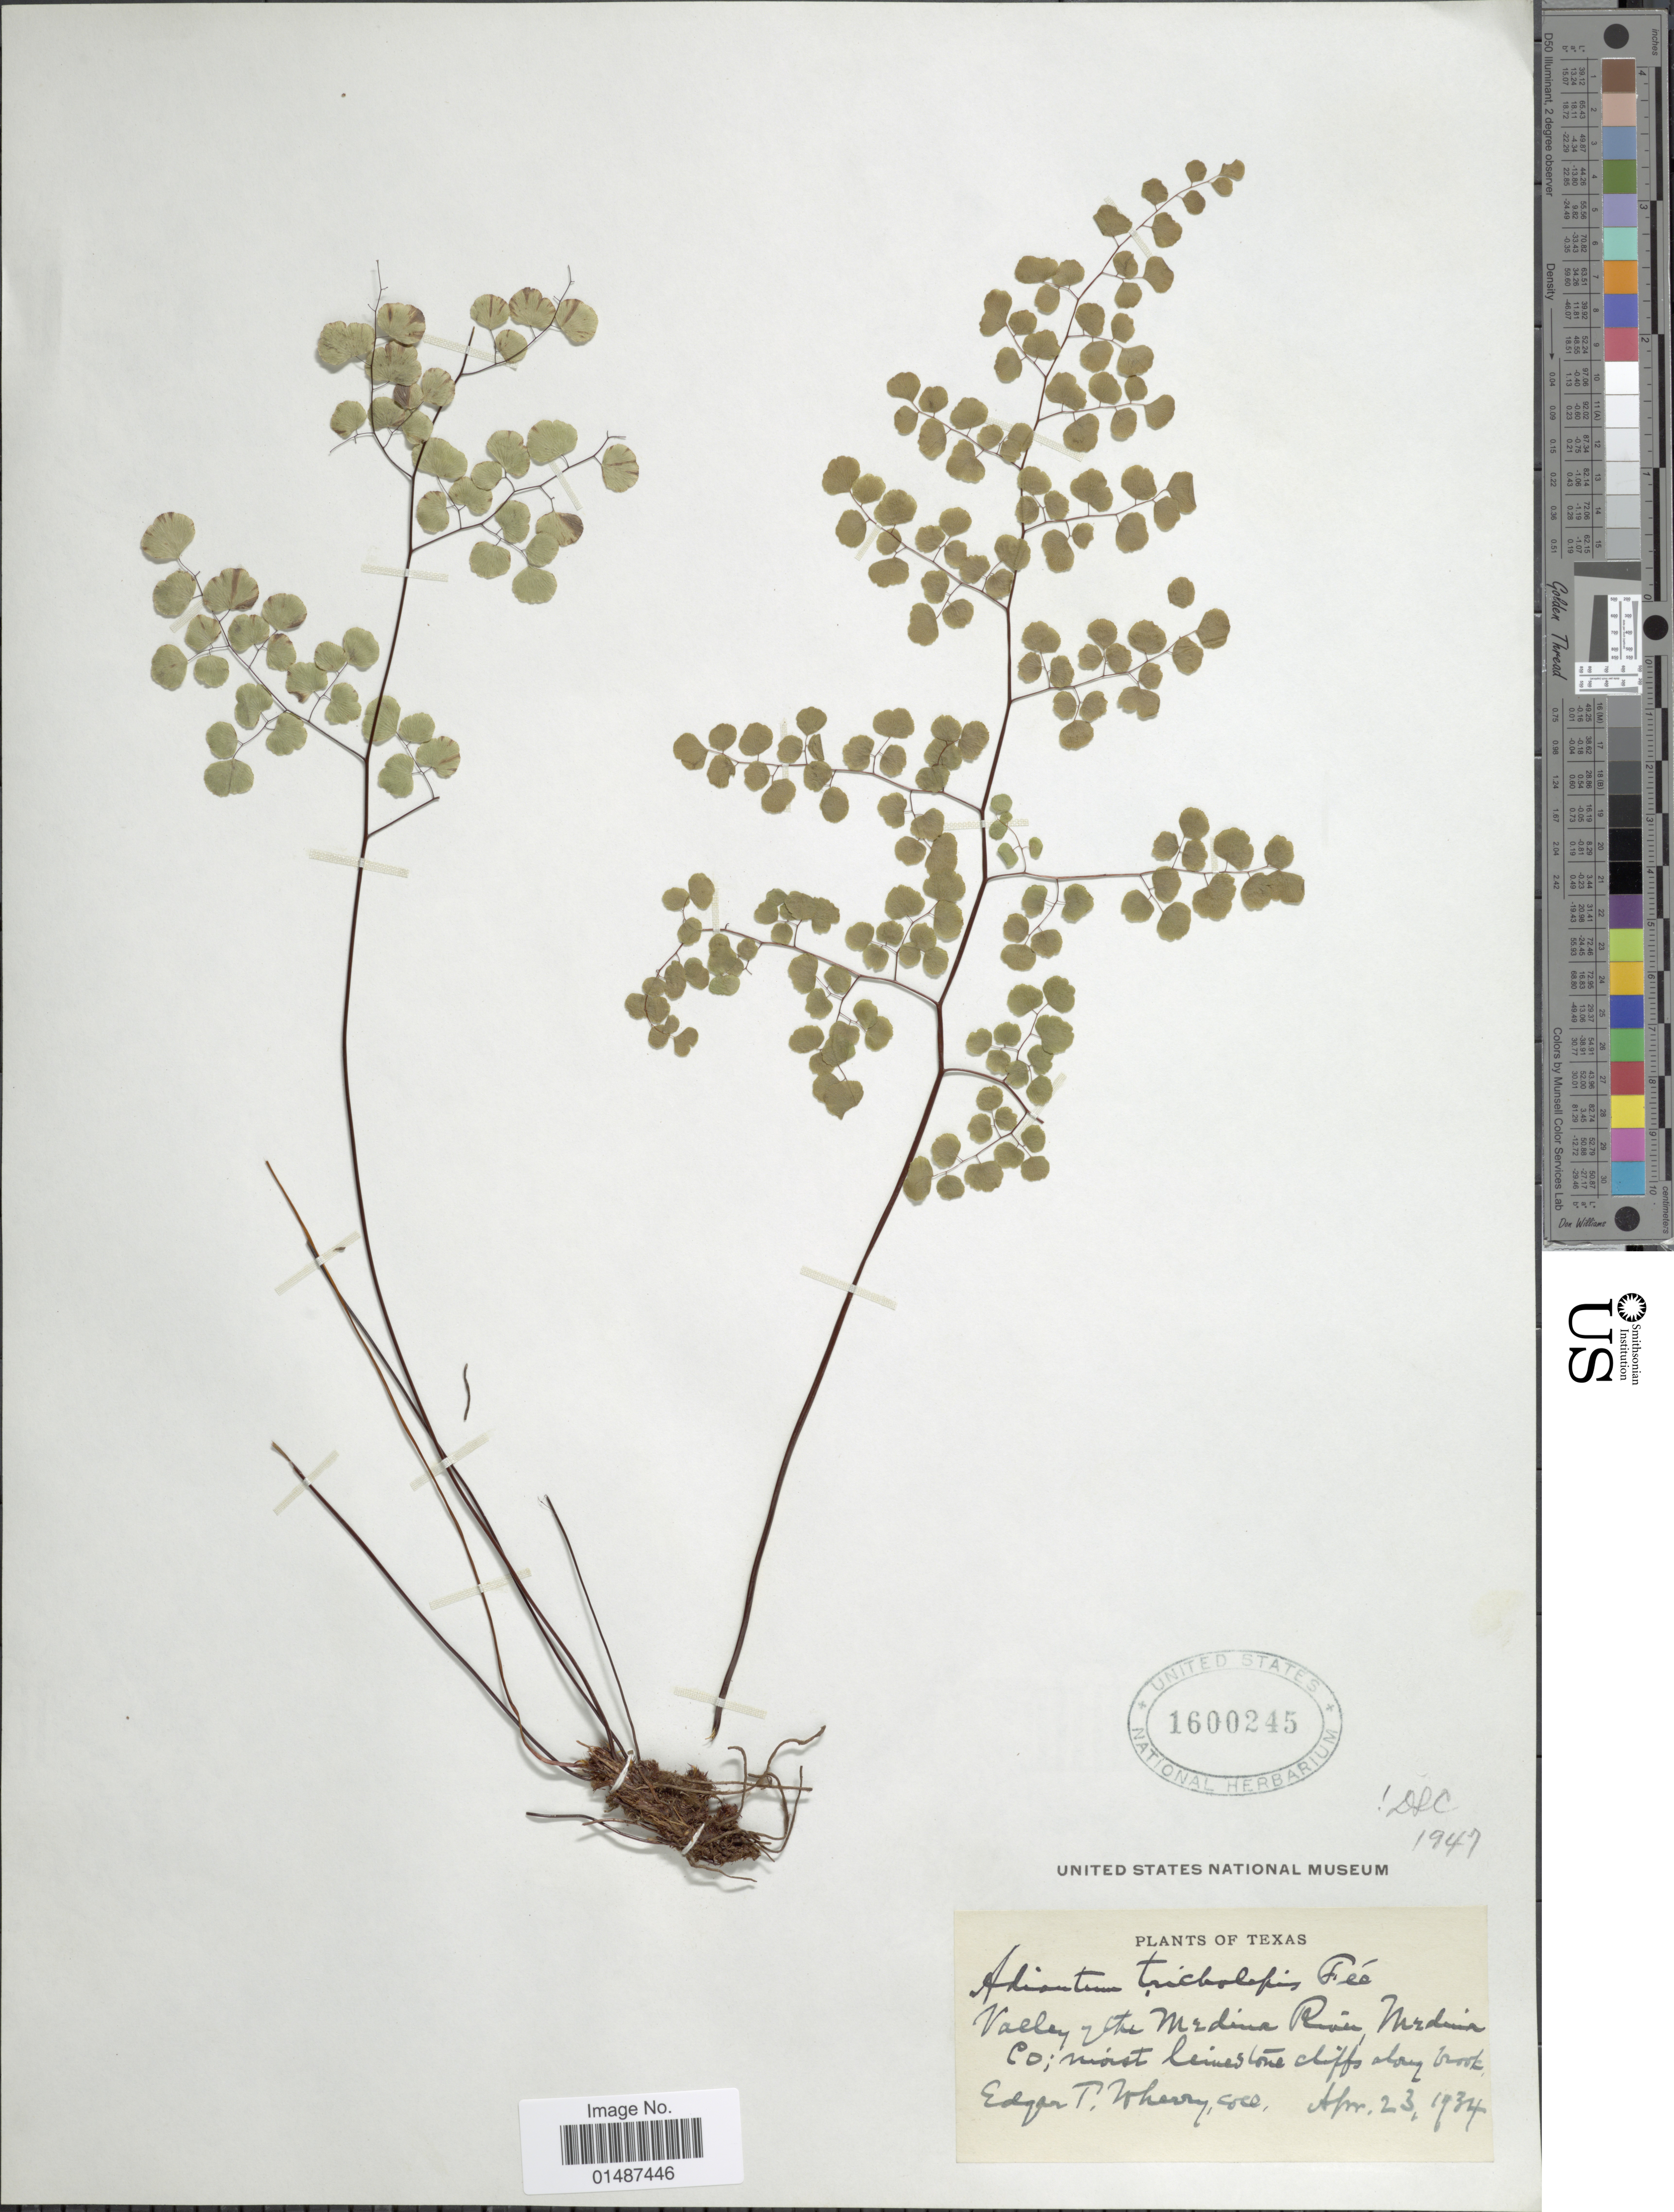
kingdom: Plantae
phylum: Tracheophyta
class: Polypodiopsida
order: Polypodiales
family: Pteridaceae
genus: Adiantum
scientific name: Adiantum tricholepis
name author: Fée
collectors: E. T. Wherry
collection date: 1934-04-23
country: United States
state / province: Texas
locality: Valley of the Medina River, Medina Co.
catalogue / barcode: US 1600245